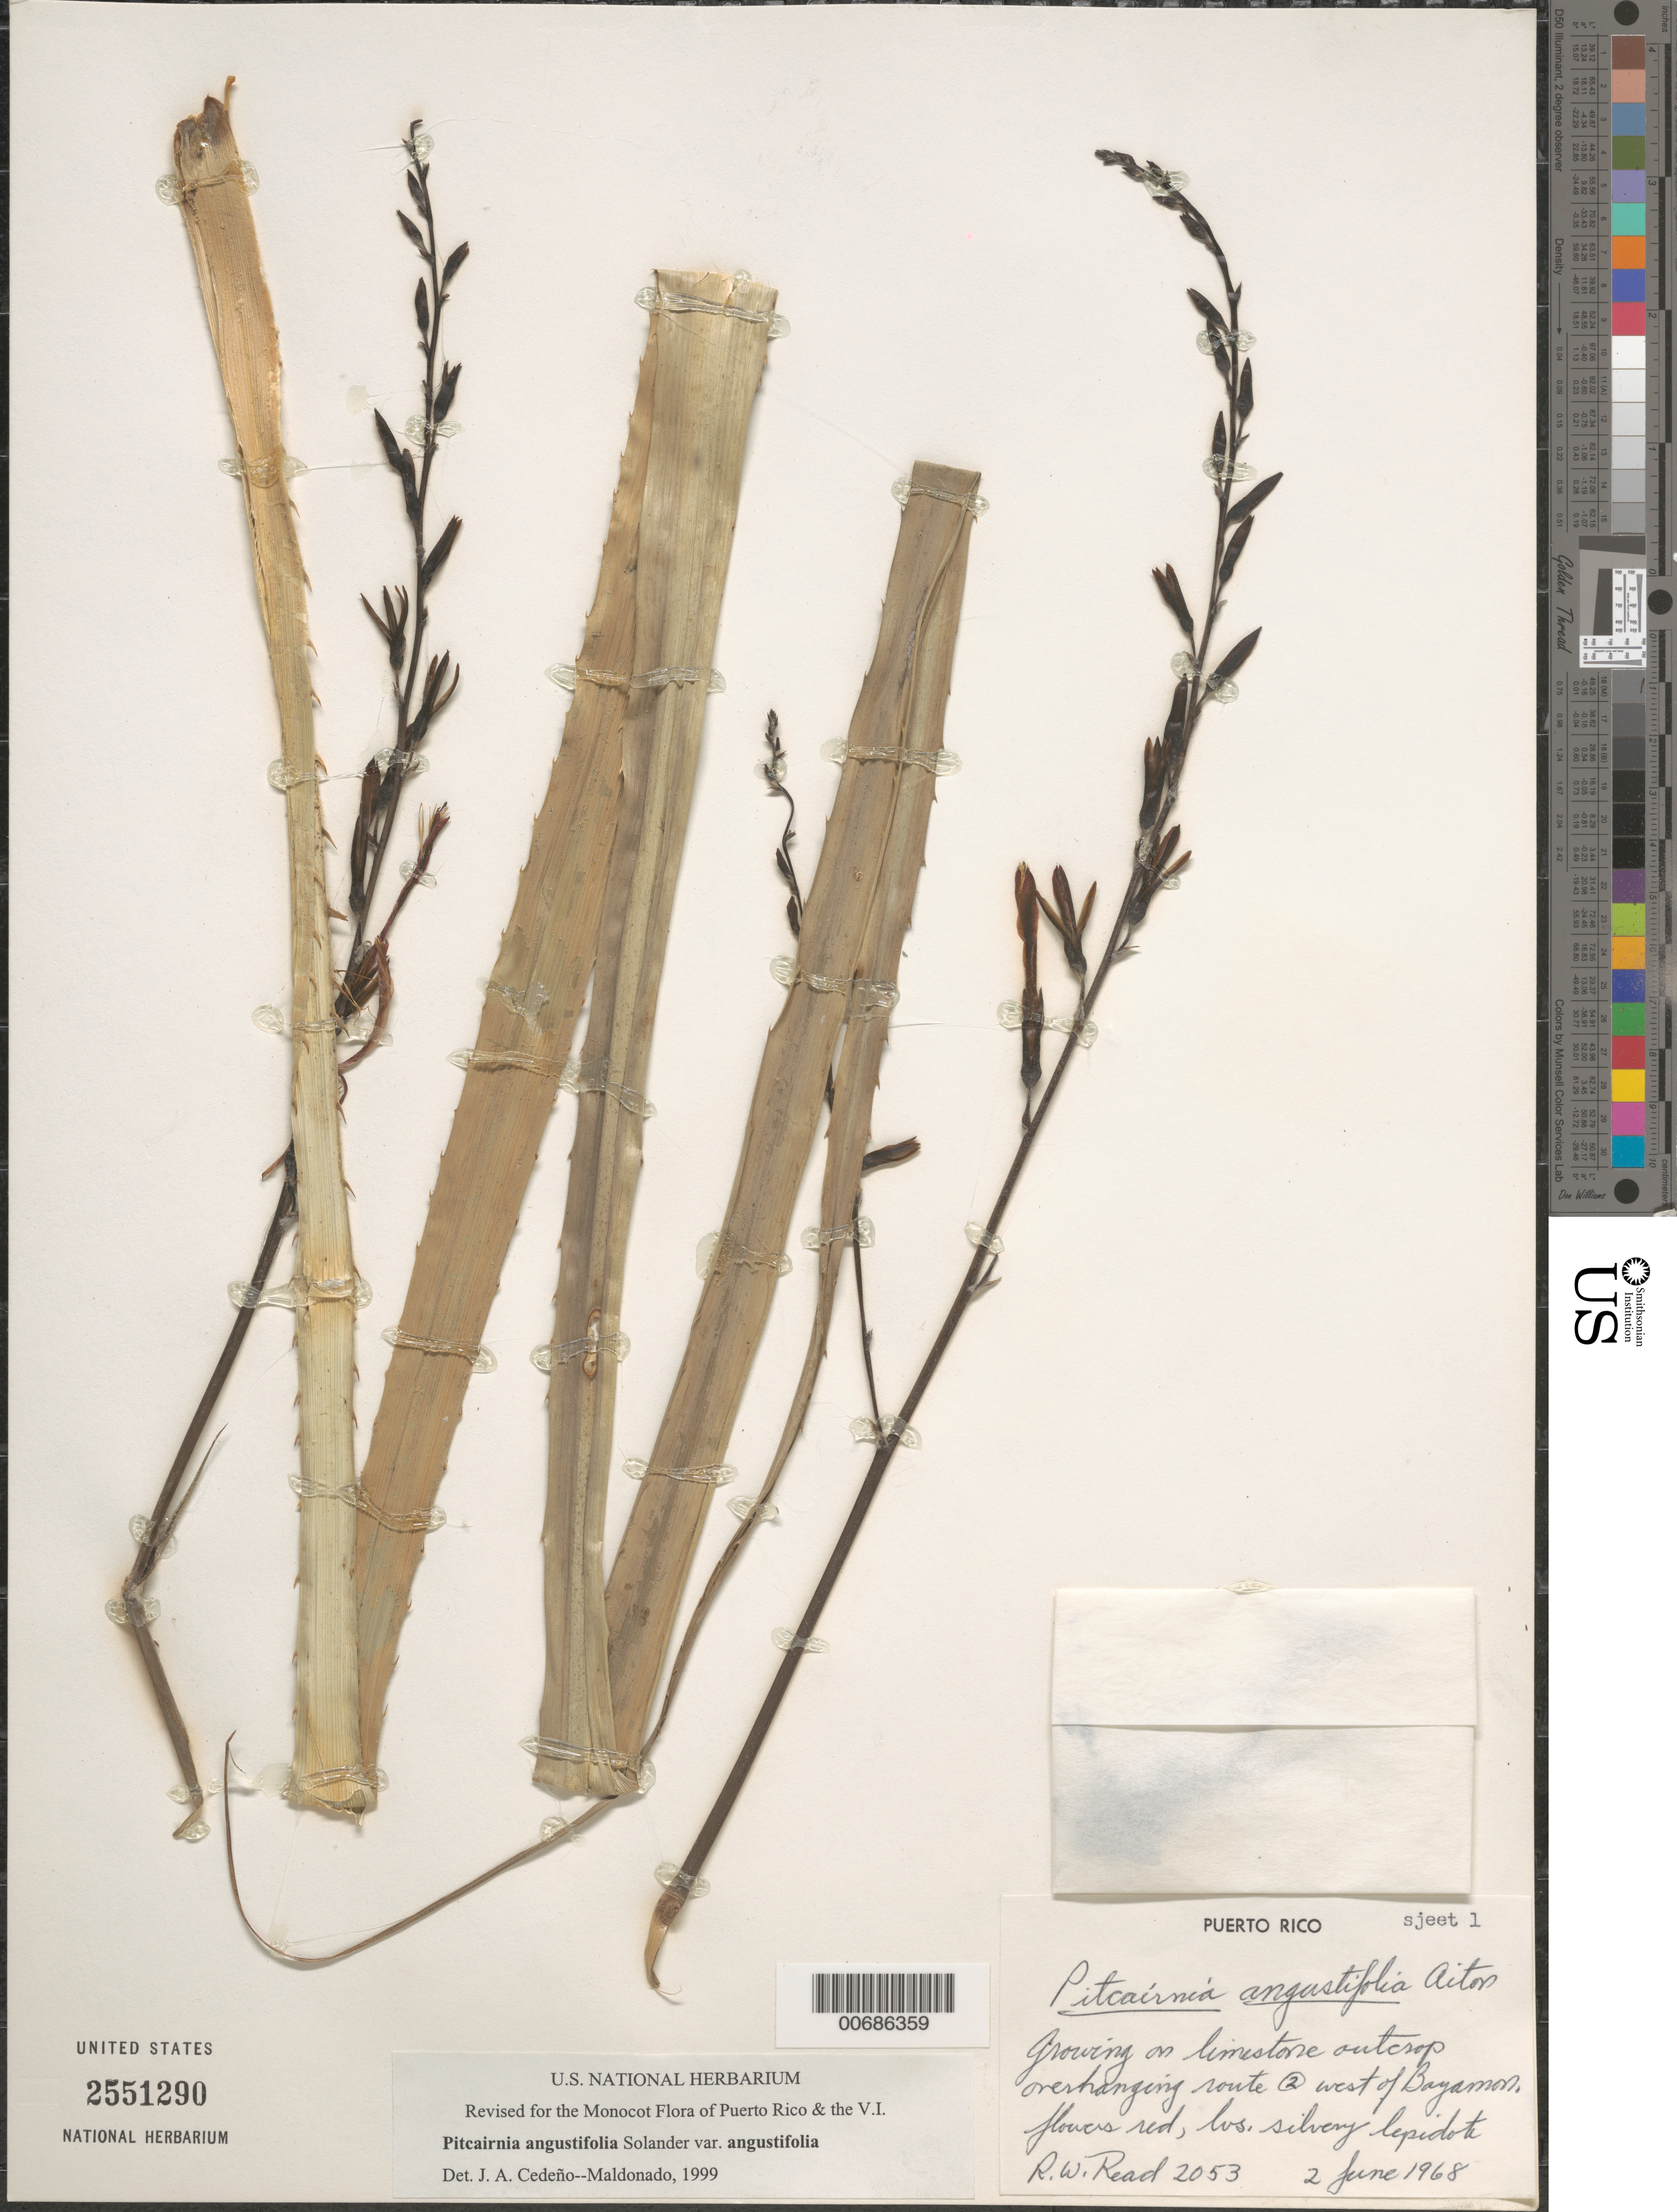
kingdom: Plantae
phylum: Tracheophyta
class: Liliopsida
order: Poales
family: Bromeliaceae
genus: Pitcairnia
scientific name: Pitcairnia angustifolia var. angustifolia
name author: Sol. ex Aiton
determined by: Cedeño-Maldonado, J. A.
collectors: R. W. Read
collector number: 2053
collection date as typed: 02 Jun 1968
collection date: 1968-06-02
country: Puerto Rico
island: Greater Antilles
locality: W of Bayamon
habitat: growing on limestone outcrop overhanging route 2 W of Bayamon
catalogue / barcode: US 2551290